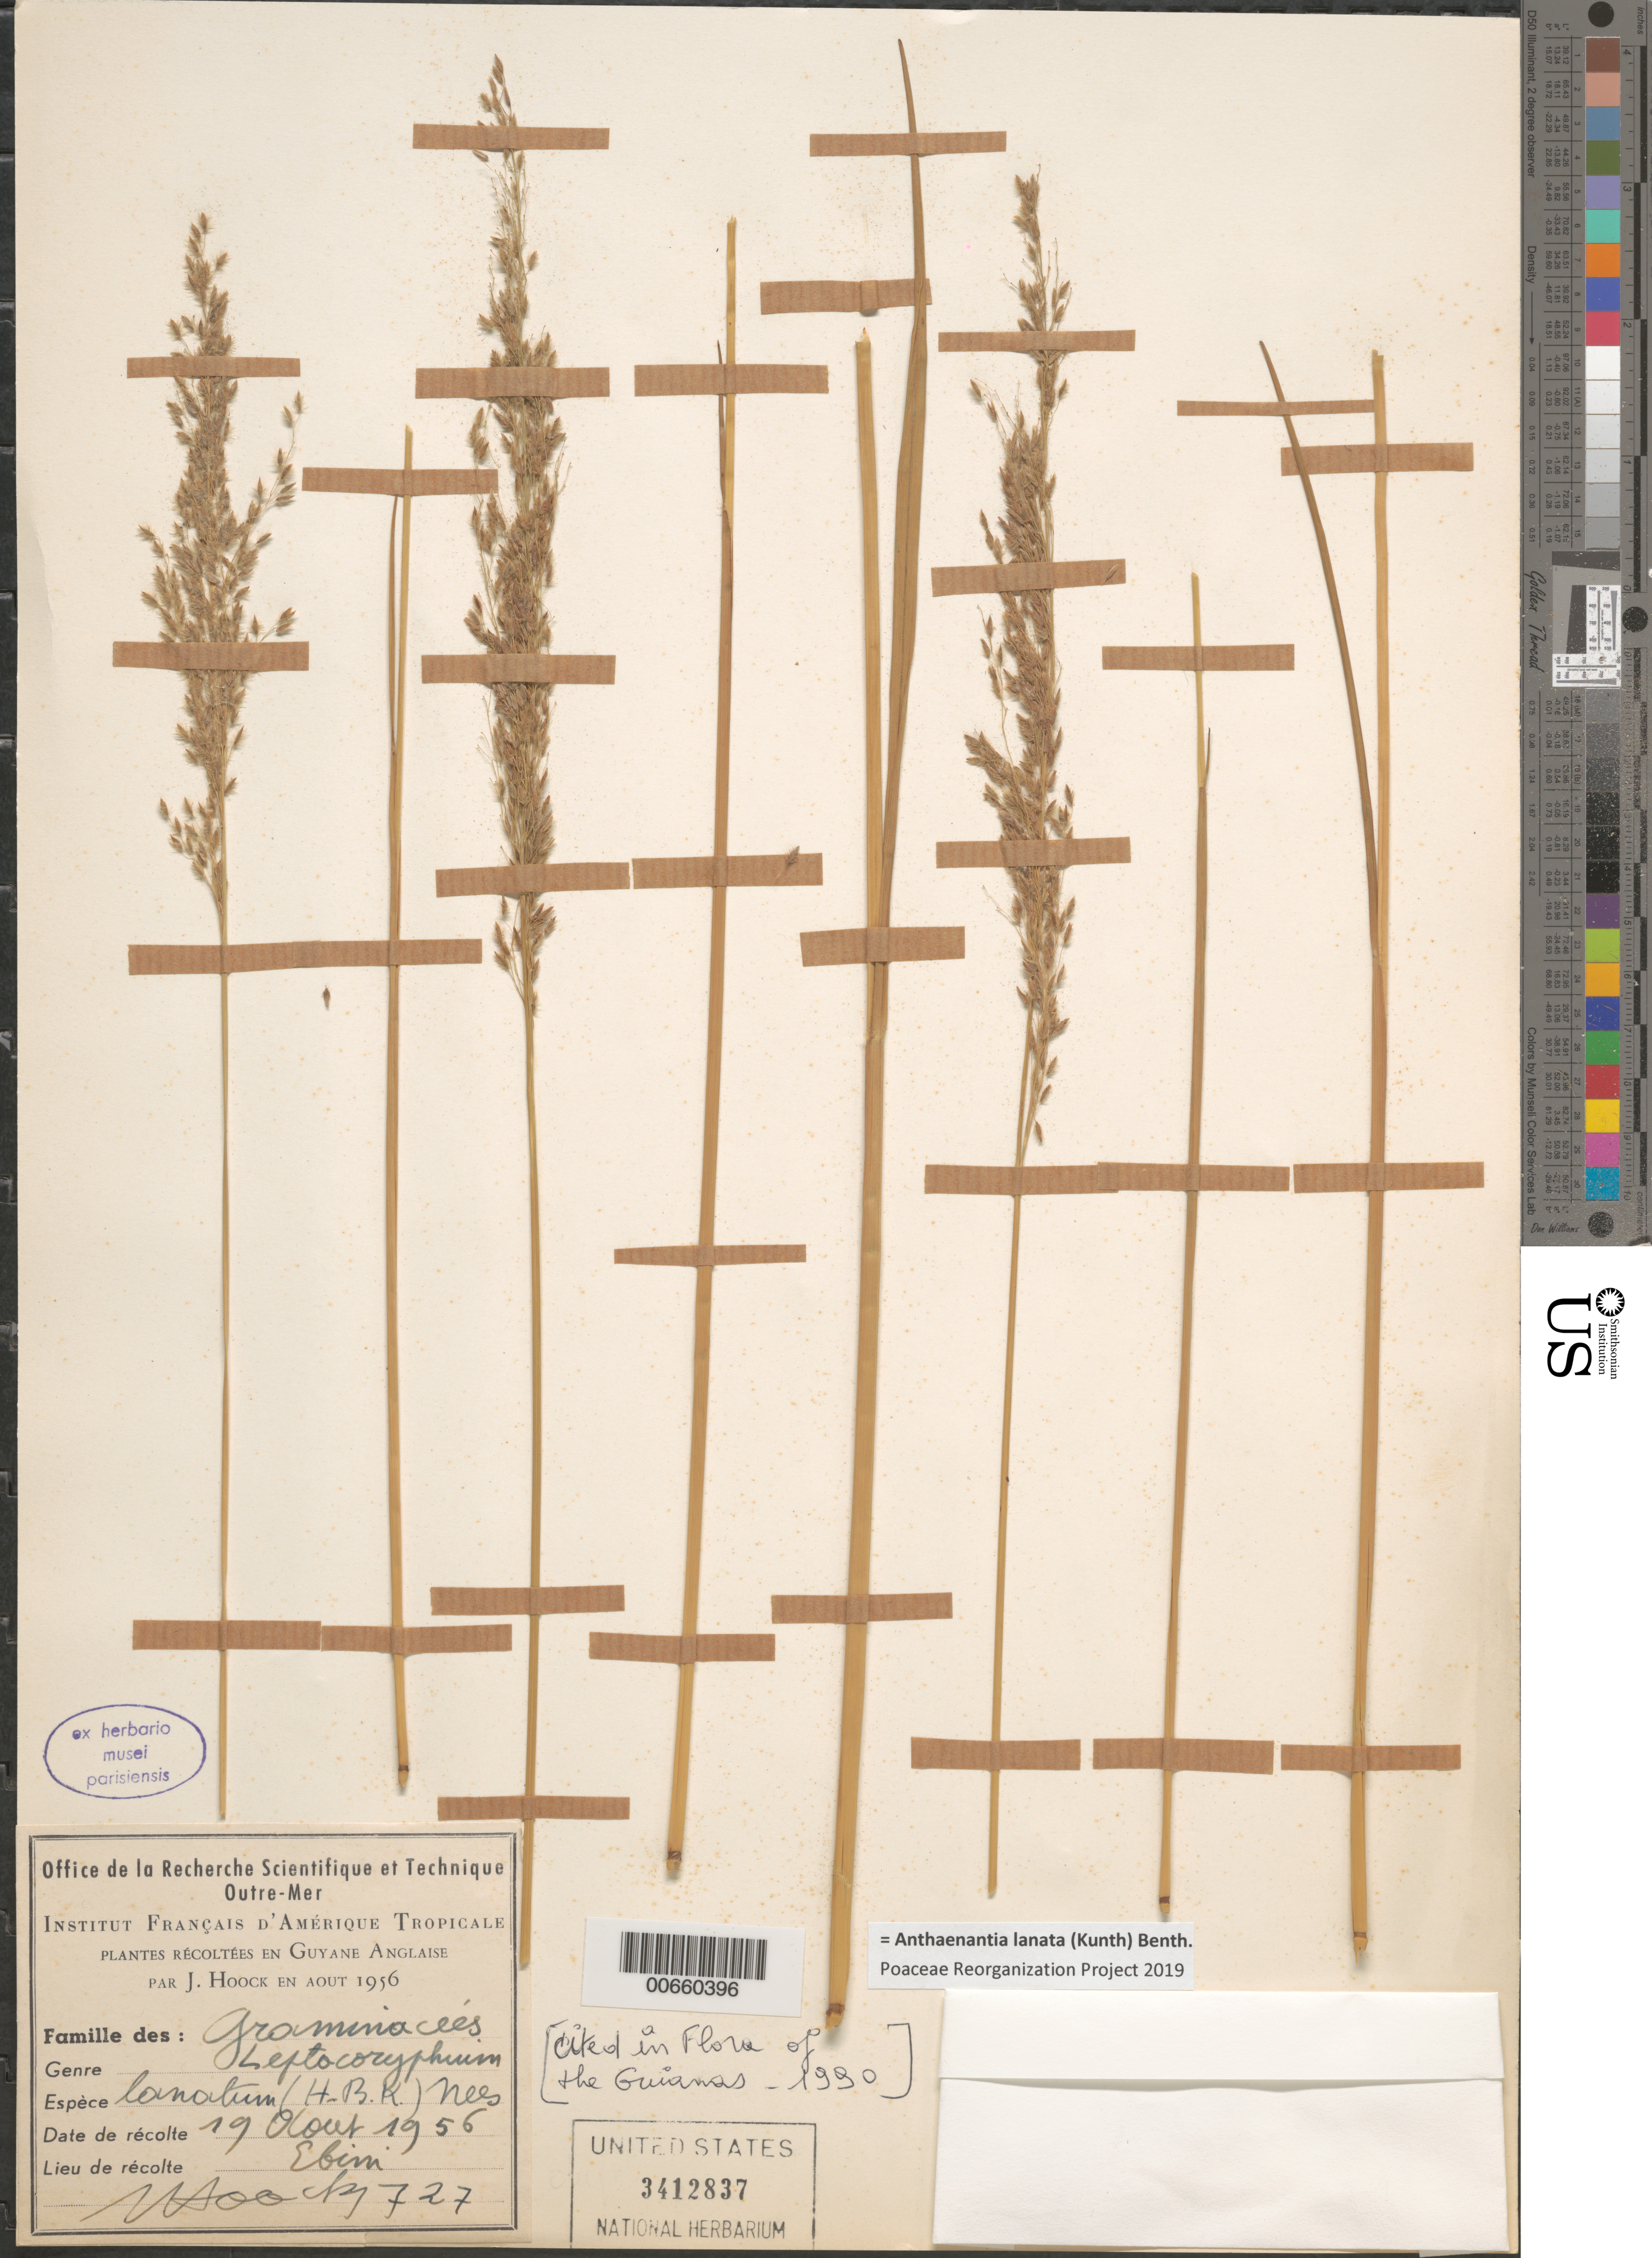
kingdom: Plantae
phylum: Tracheophyta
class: Liliopsida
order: Poales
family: Poaceae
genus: Leptocoryphium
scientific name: Leptocoryphium lanatum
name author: (Kunth) Nees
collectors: J. Hoock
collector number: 727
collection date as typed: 19-Aug-56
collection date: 1956-08-19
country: Guyana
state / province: U. Demerara-Berbice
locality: Ebini Station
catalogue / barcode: US 3412837